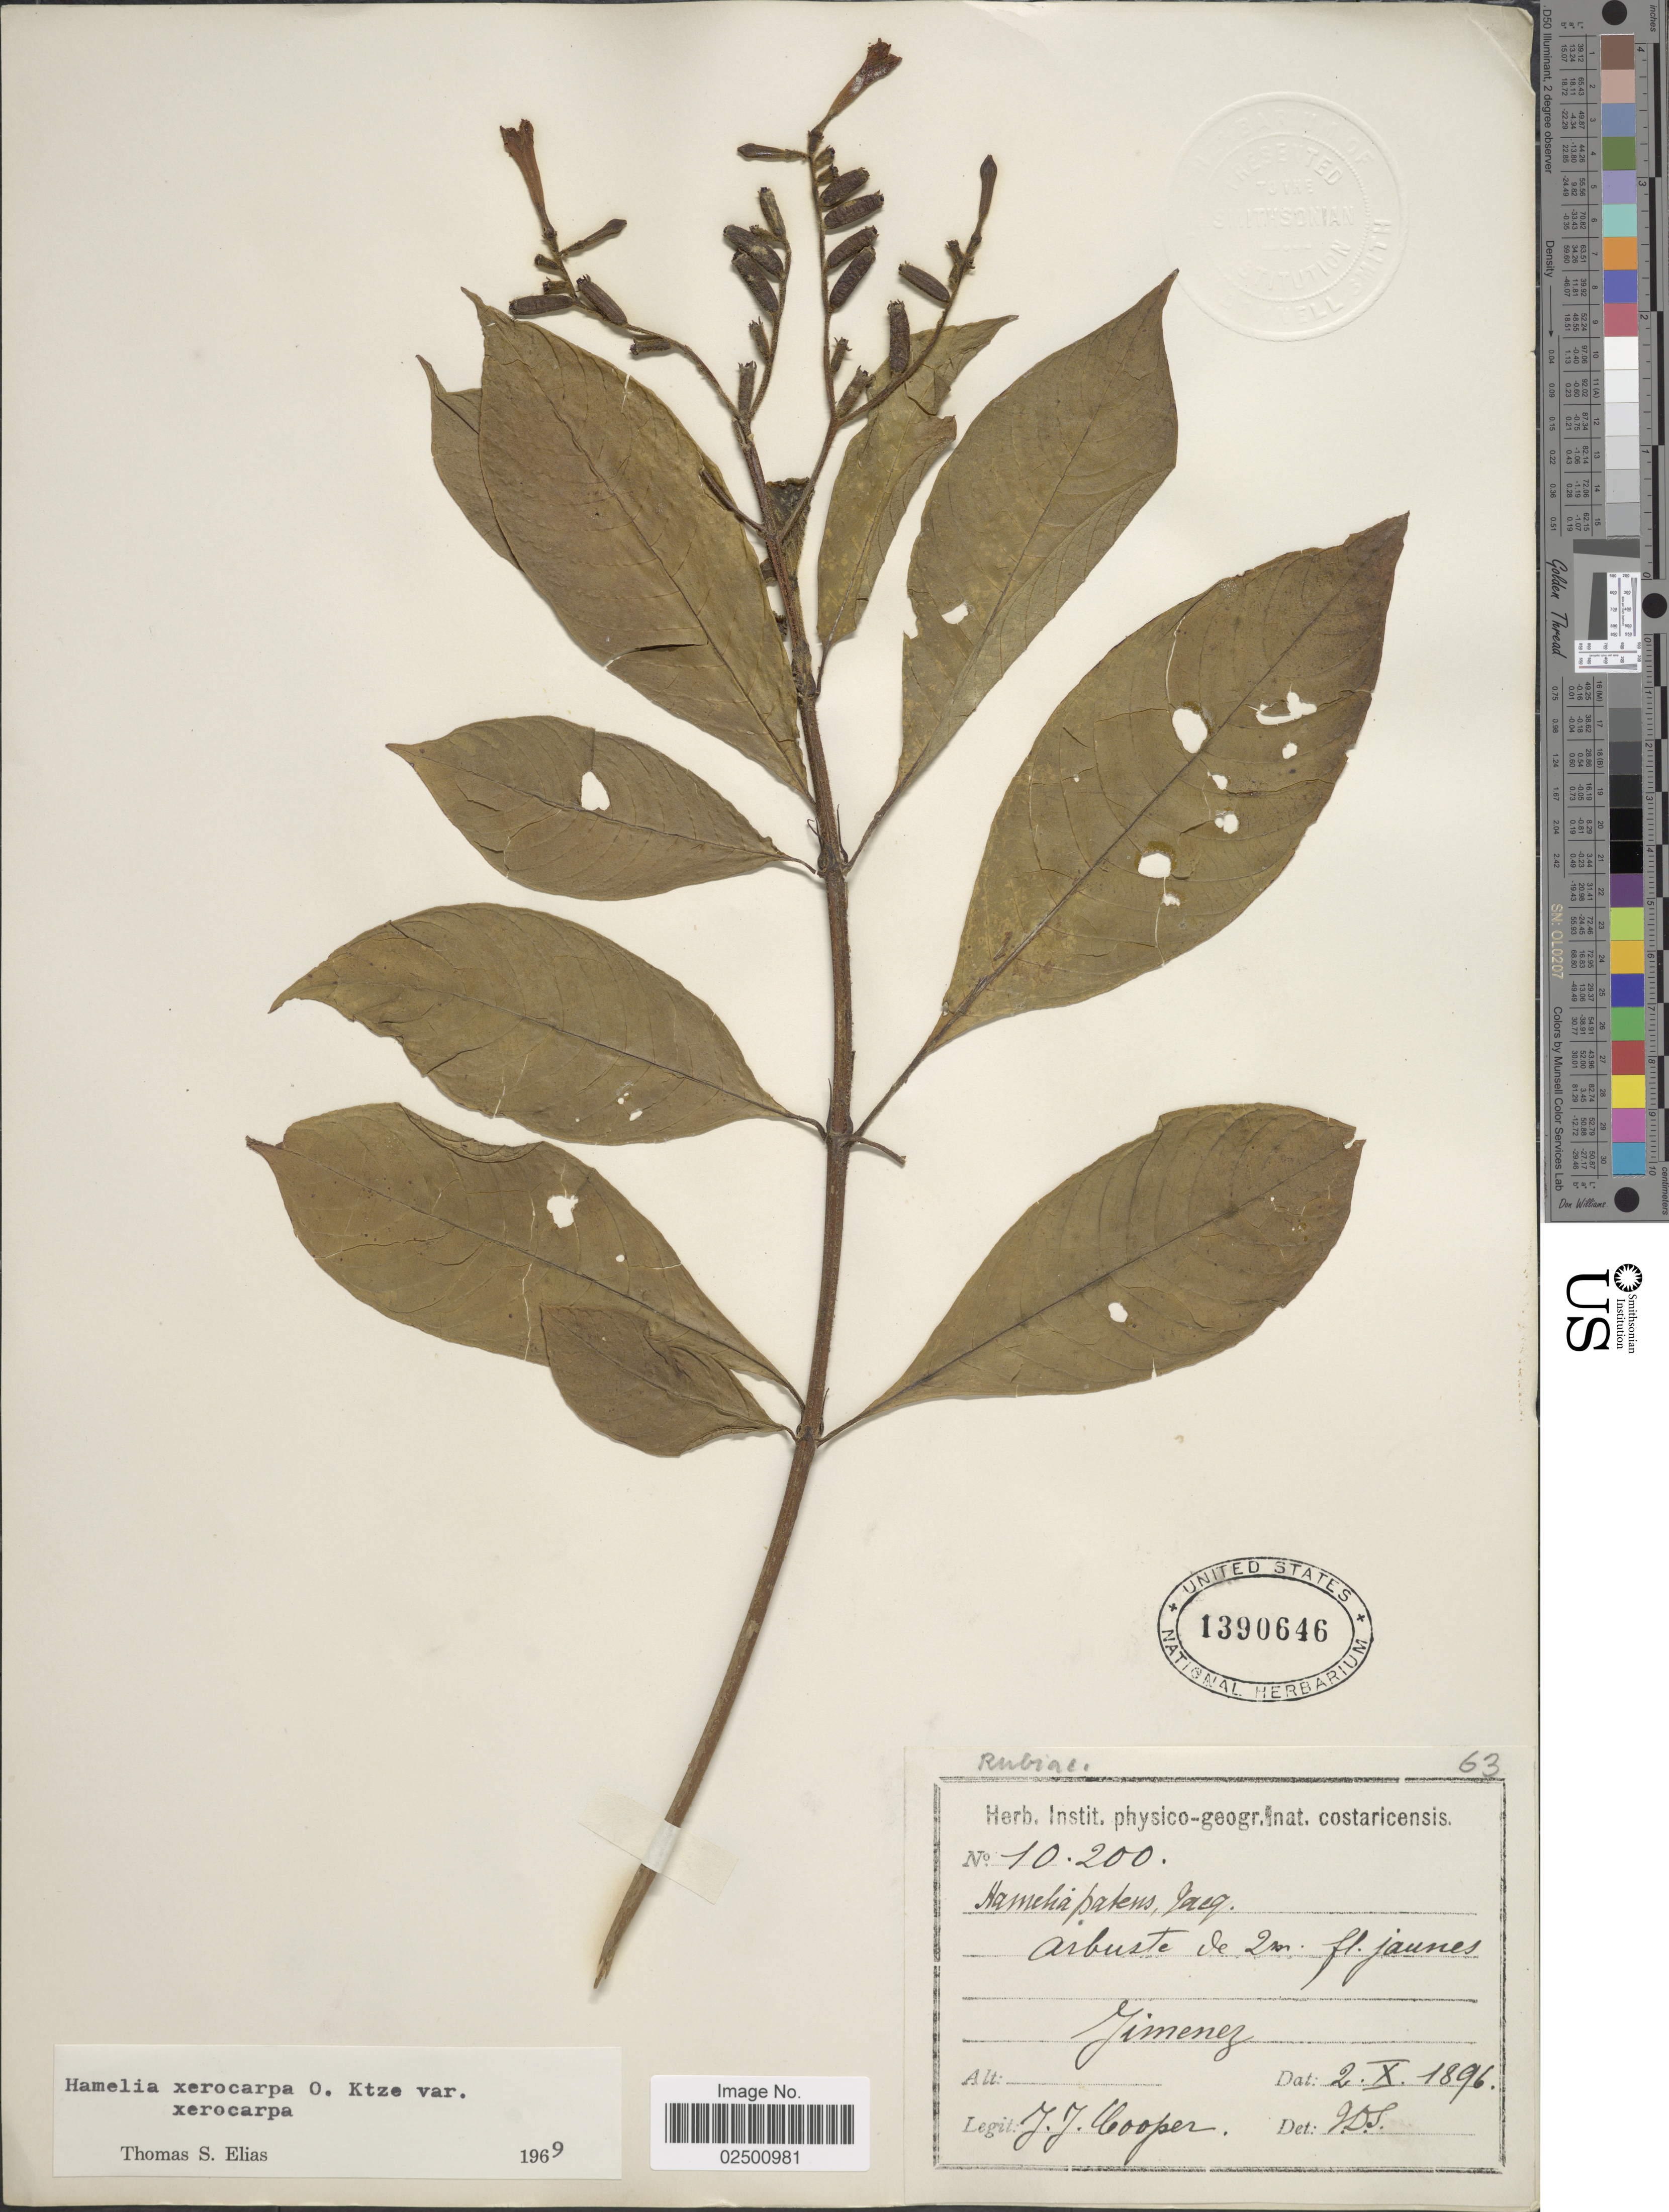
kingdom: Plantae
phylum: Tracheophyta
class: Magnoliopsida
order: Gentianales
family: Rubiaceae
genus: Hamelia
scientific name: Hamelia xerocarpa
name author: Kuntze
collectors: J. J. Cooper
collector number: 10200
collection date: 1896-10-02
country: Costa Rica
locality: Jimenez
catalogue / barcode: US 1390646